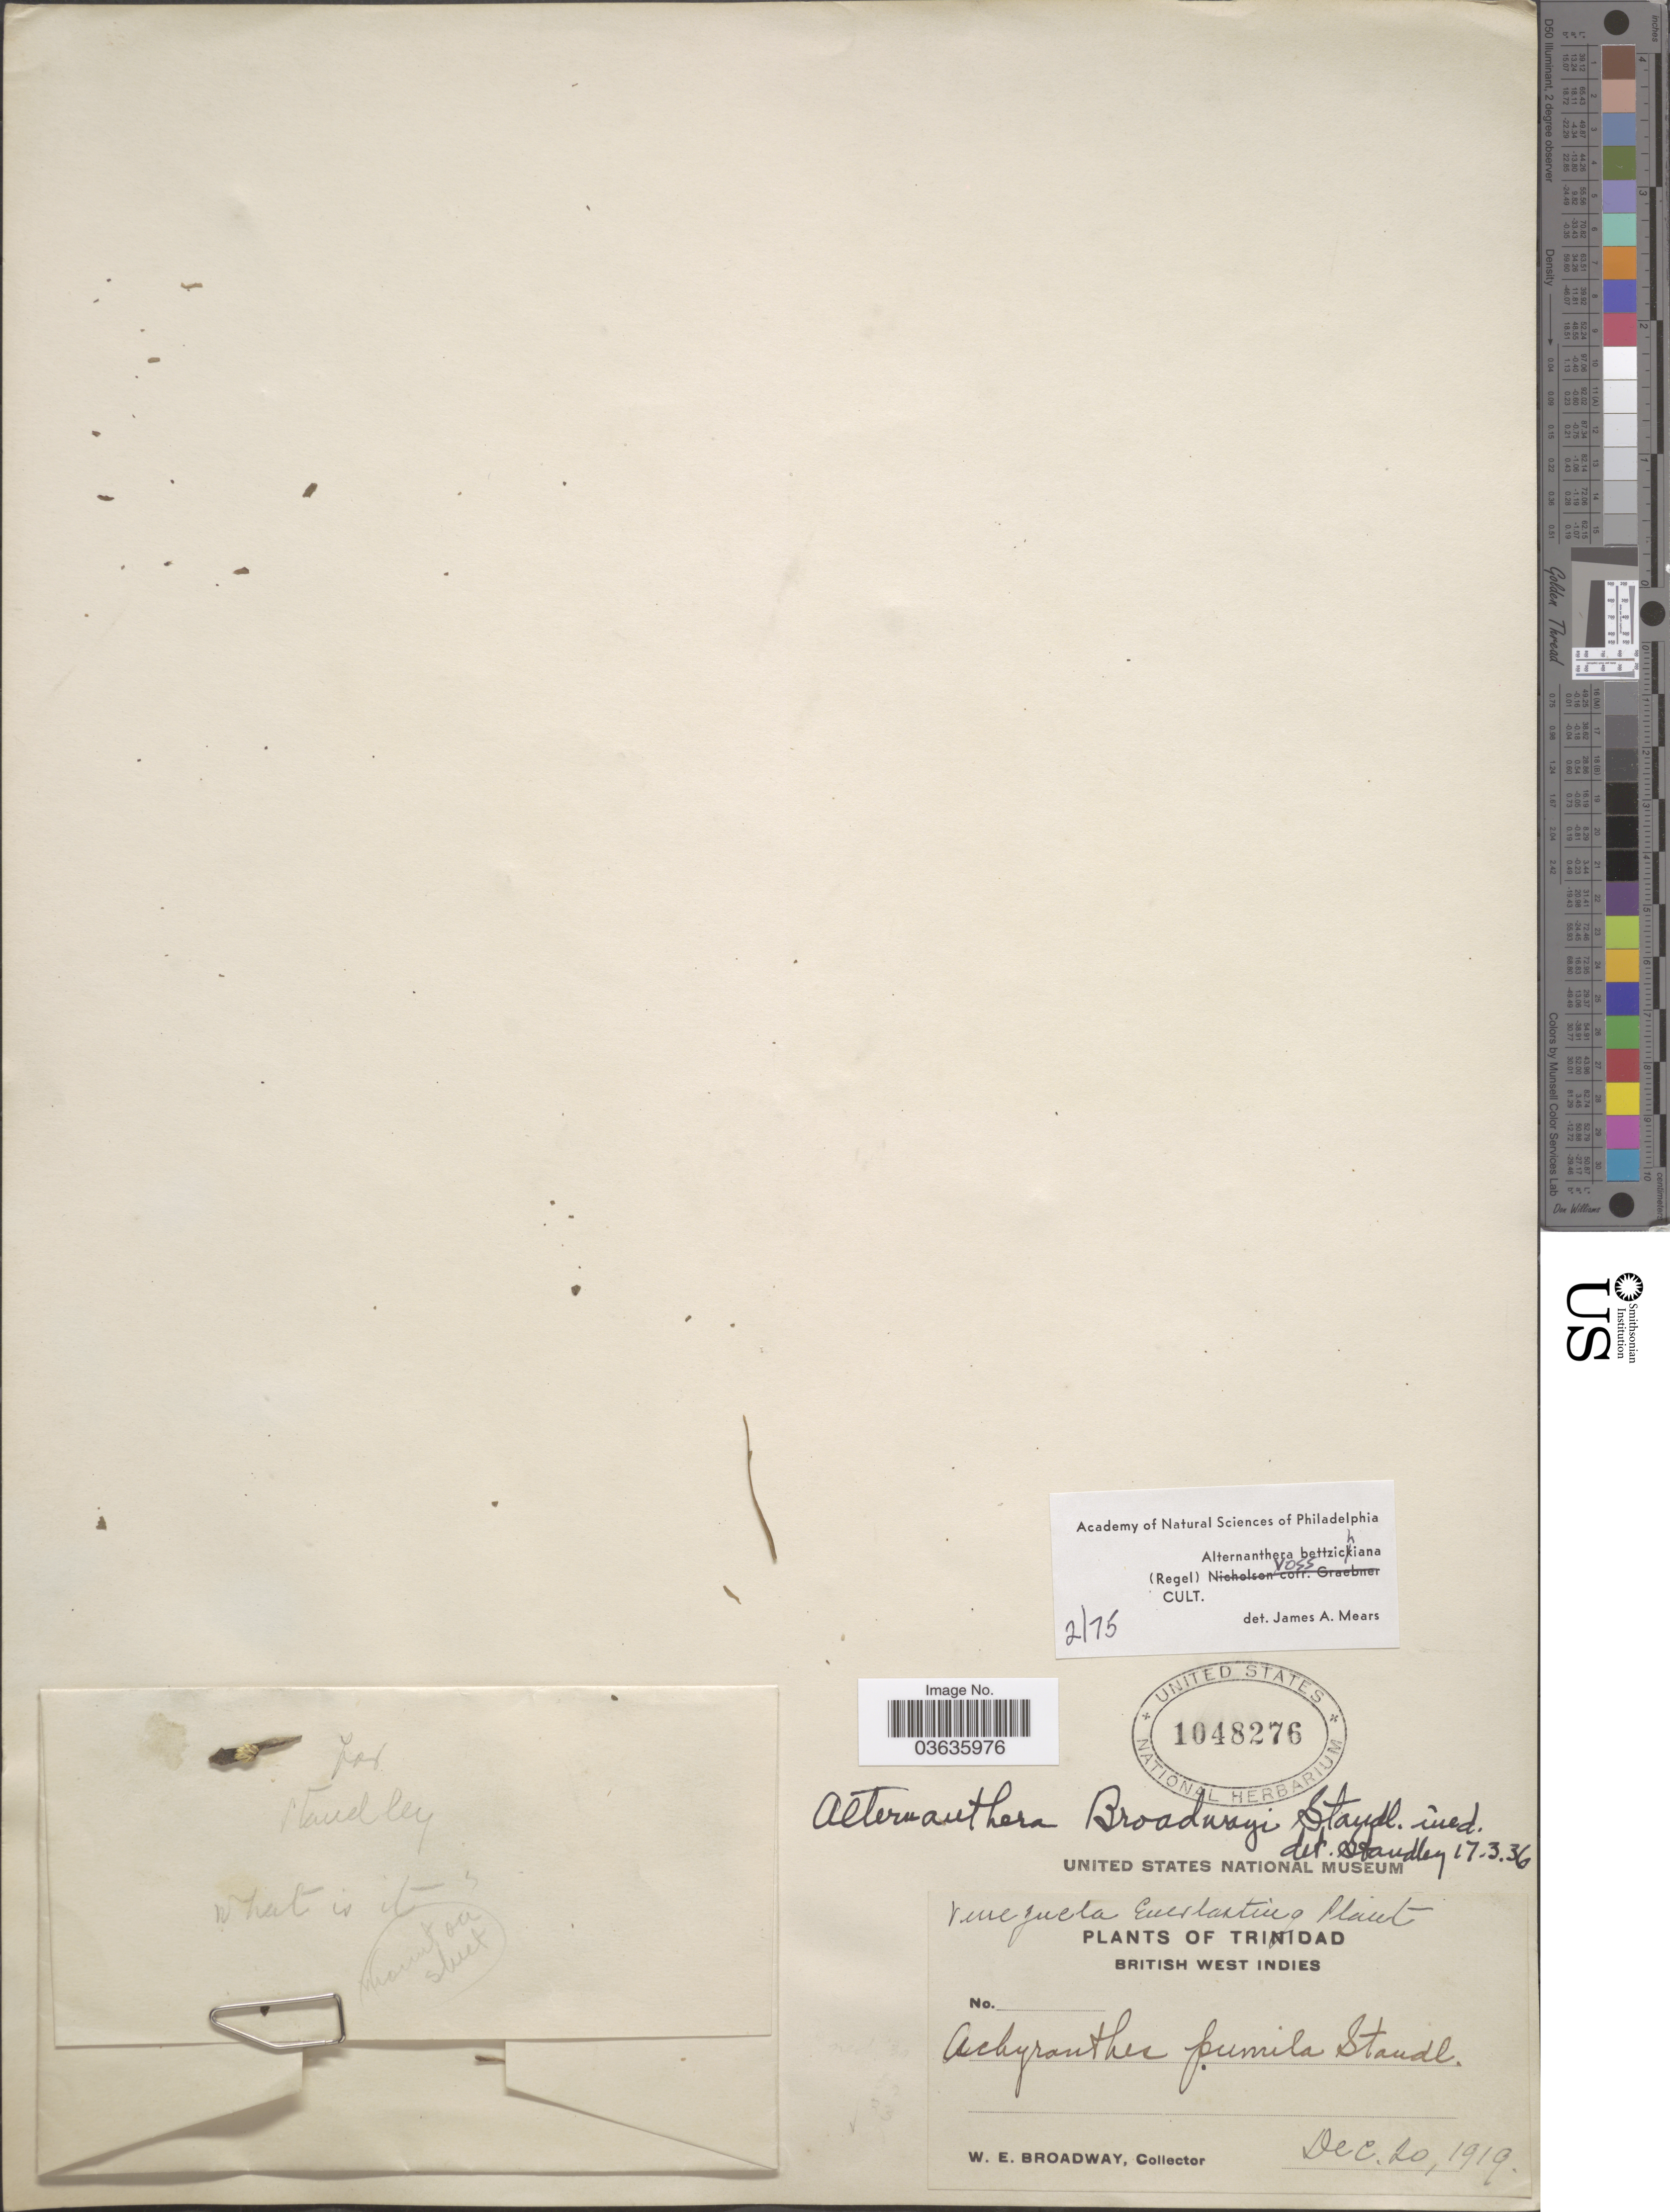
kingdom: Plantae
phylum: Tracheophyta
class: Magnoliopsida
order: Caryophyllales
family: Amaranthaceae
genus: Alternanthera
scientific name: Alternanthera bettzickiana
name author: (Regel) G. Nicholson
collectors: W. E. Broadway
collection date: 1919-12-20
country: Trinidad and Tobago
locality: Trinidad. British West Indies.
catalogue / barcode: US 1048276